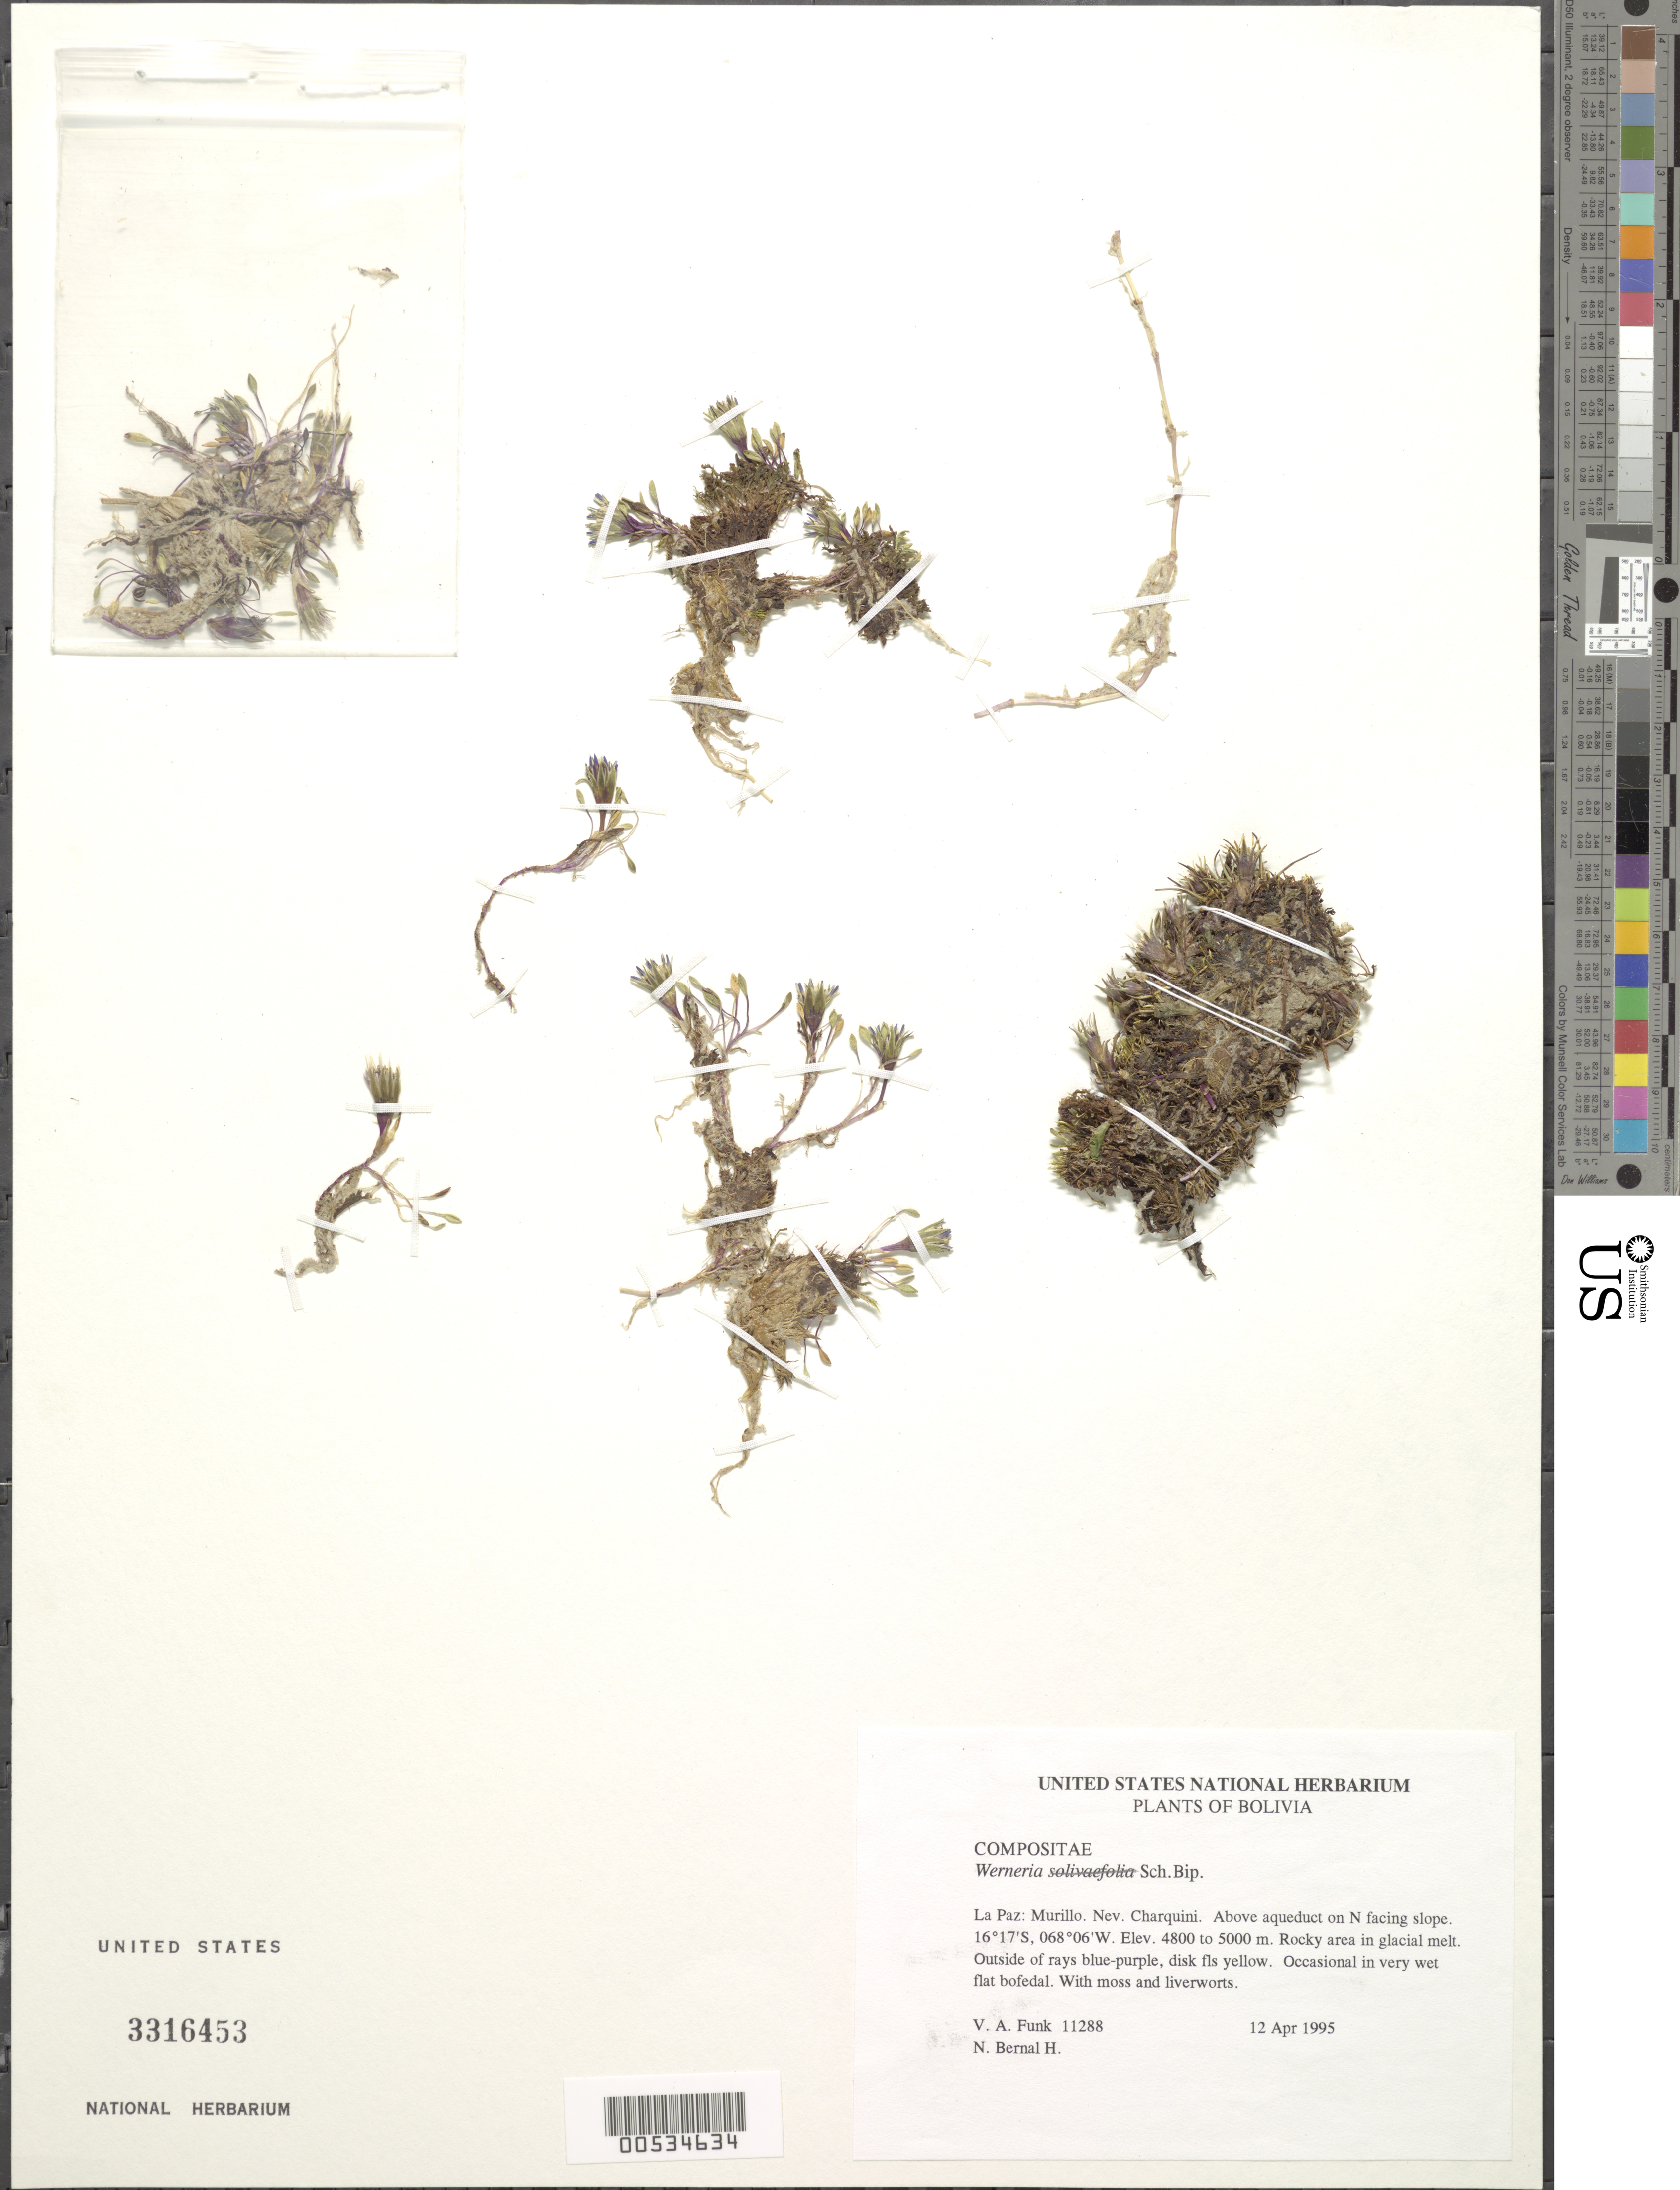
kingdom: Plantae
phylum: Tracheophyta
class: Magnoliopsida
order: Asterales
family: Asteraceae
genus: Werneria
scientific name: Werneria spathulata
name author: Wedd.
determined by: Calvo, Joel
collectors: V. Funk & N. Bernal H.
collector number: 11288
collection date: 1995-04-12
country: Bolivia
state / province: La Paz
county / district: Murillo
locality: Nev. Charaquini. Above aqueduct on N facing slope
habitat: Rocky area in glacial melt; ETC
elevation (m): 4800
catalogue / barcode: US 3316453